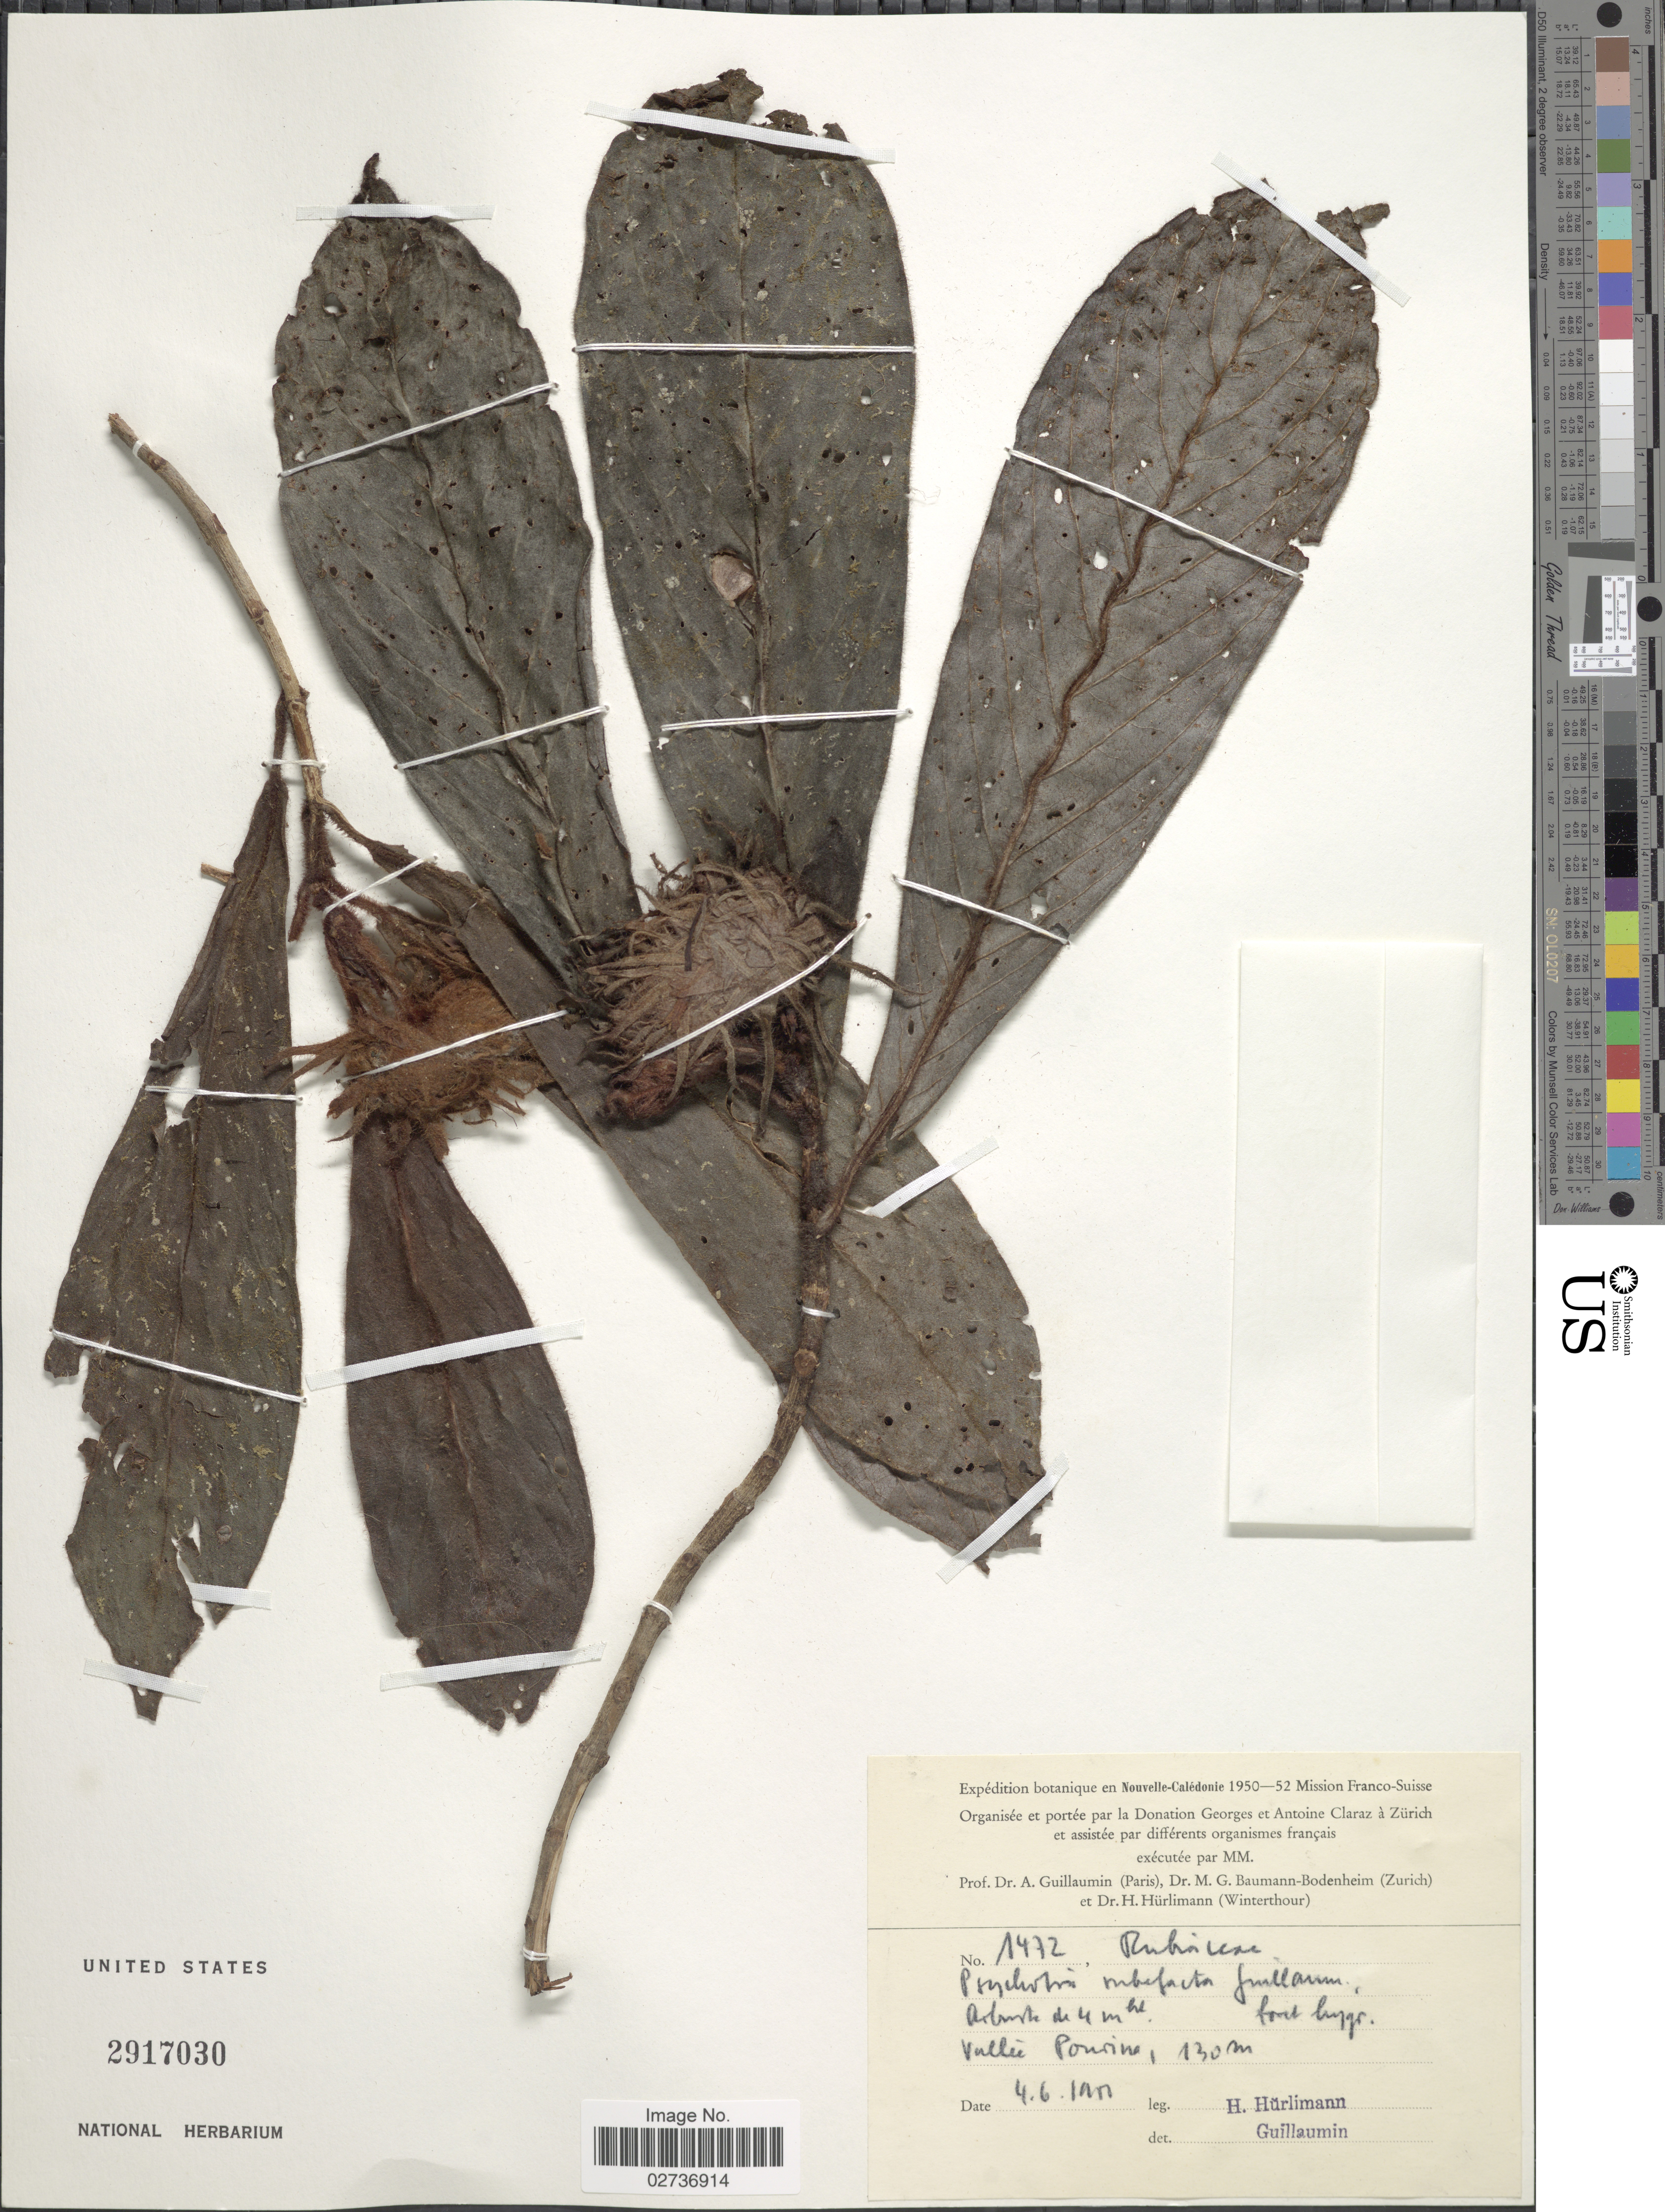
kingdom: Plantae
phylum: Tracheophyta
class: Magnoliopsida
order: Gentianales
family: Rubiaceae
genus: Psychotria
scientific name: Psychotria rubefacta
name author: (S. Moore) Guillaumin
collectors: H. Hürlimann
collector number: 1472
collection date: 1950-06-04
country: New Caledonia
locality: Vallee Ponrina. [interpreted]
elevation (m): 130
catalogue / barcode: US 2917030